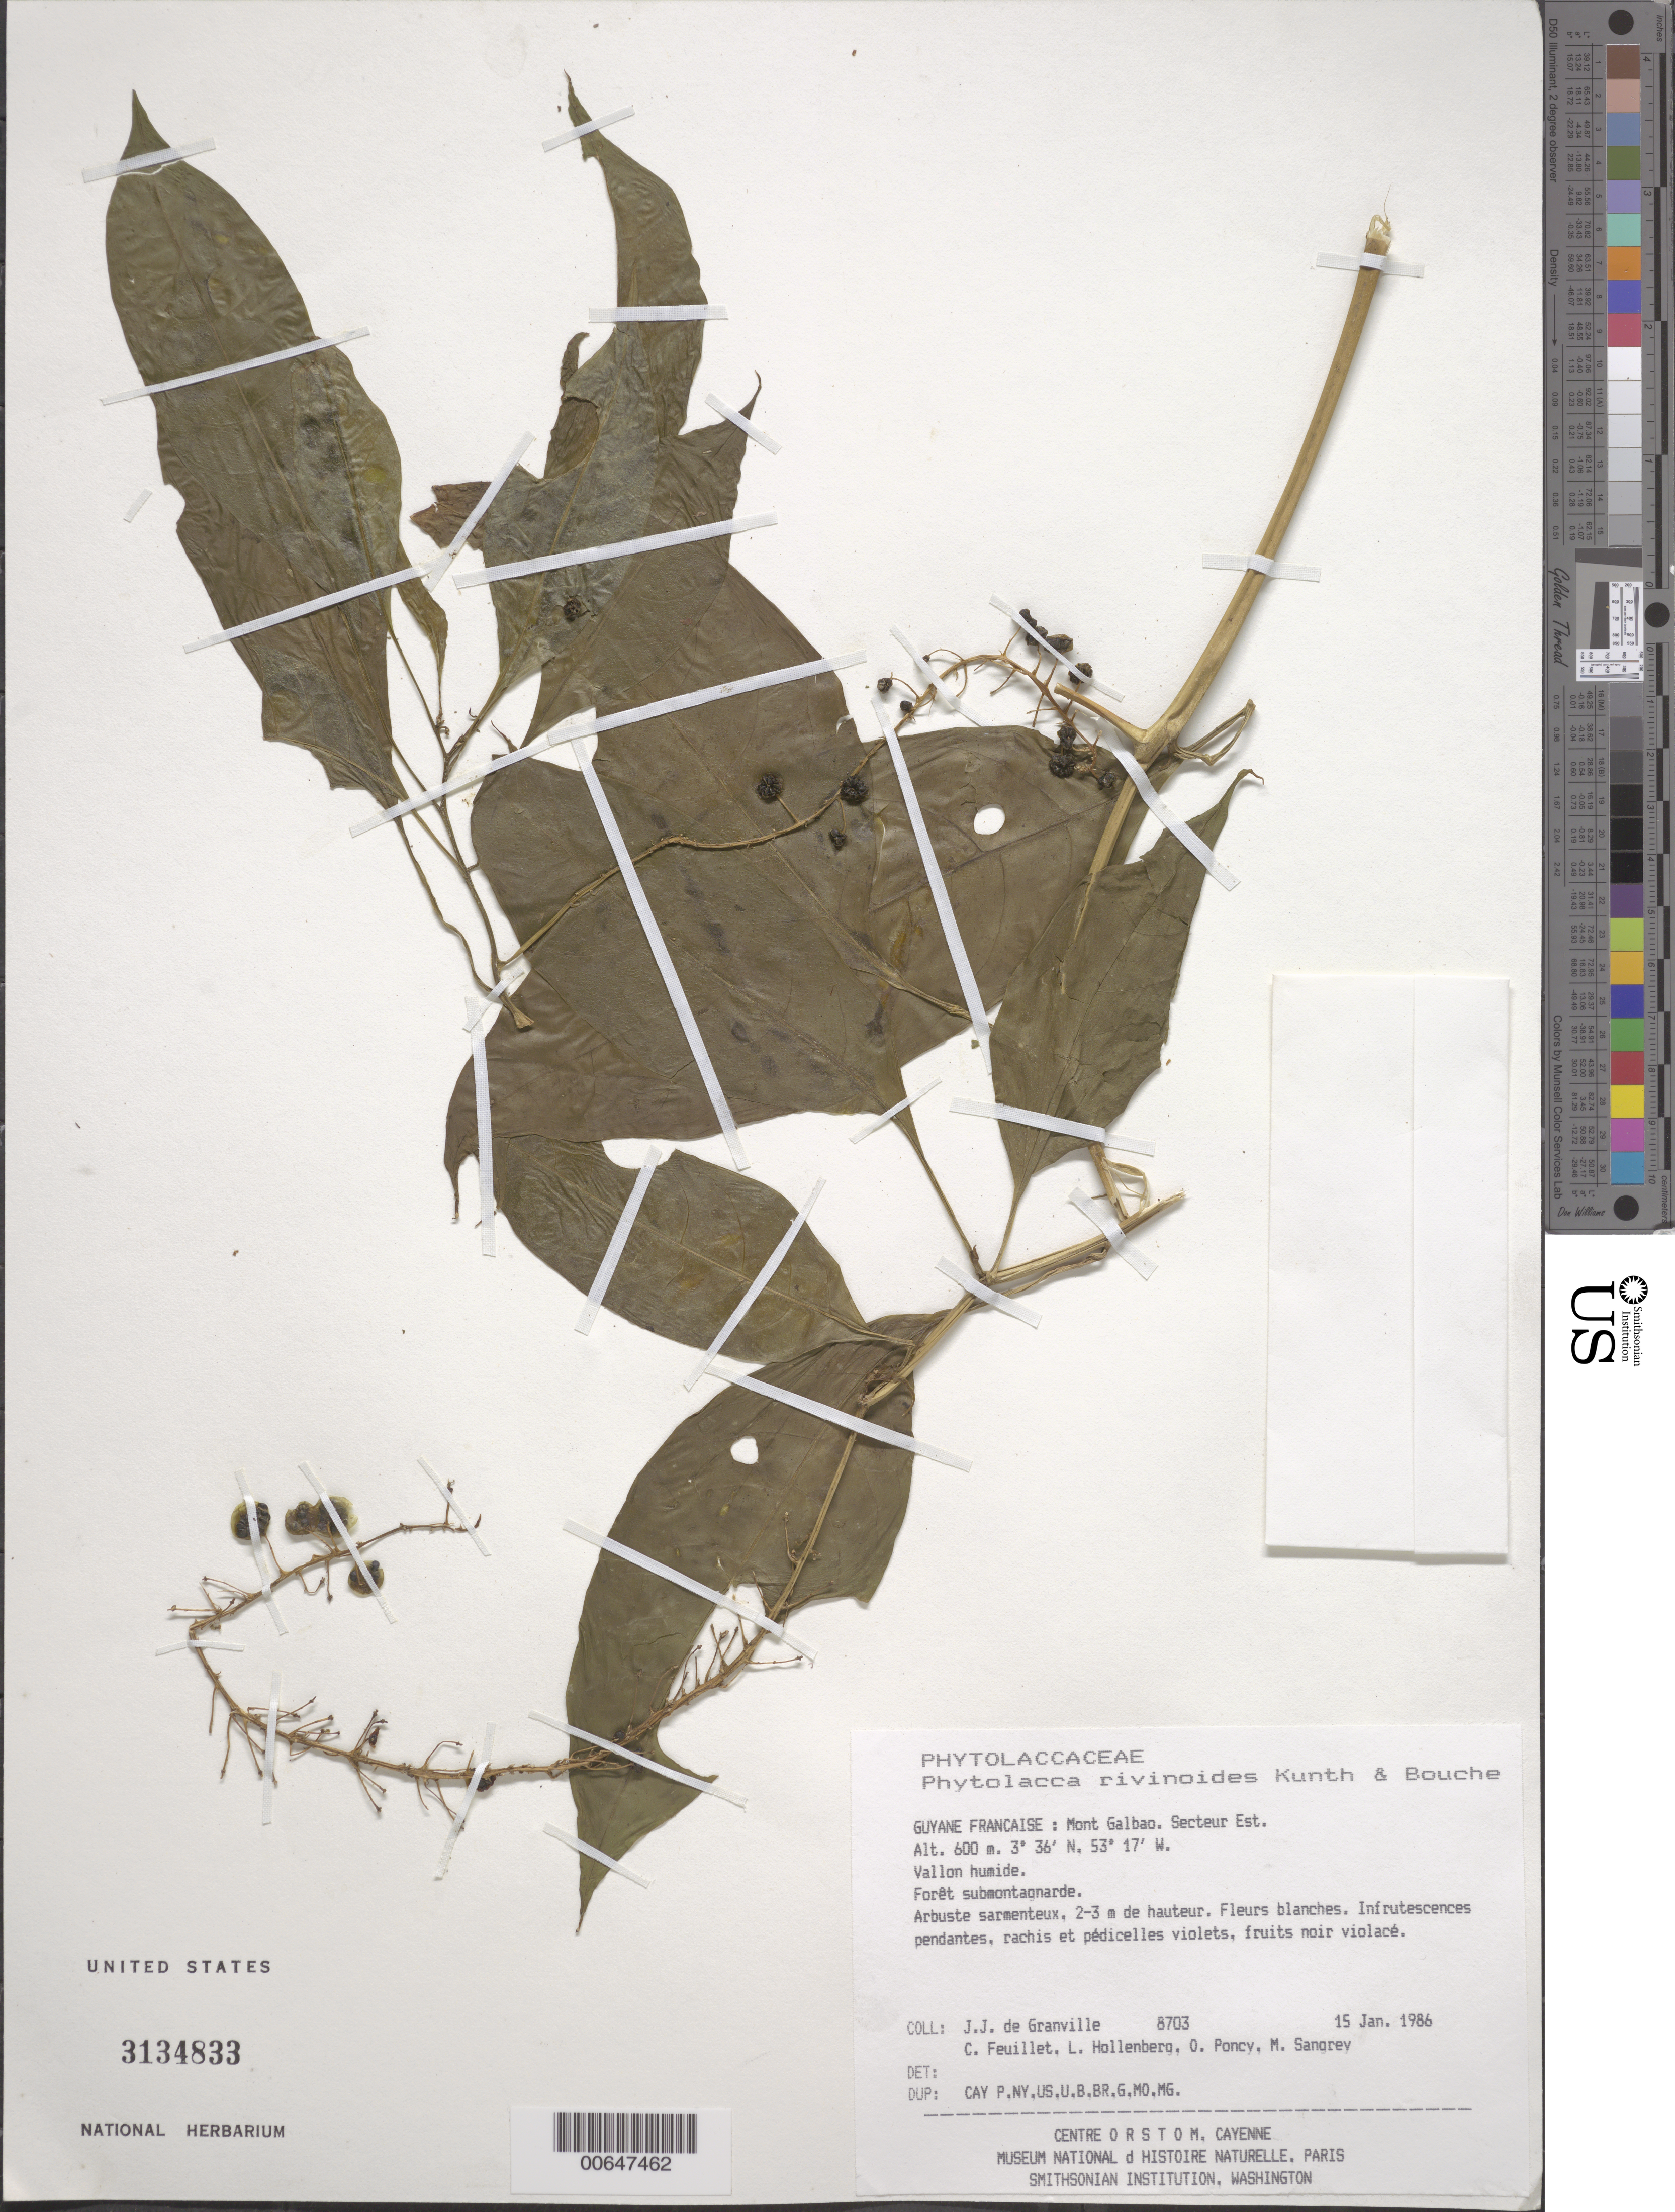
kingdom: Plantae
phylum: Tracheophyta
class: Magnoliopsida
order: Caryophyllales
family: Phytolaccaceae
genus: Phytolacca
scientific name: Phytolacca rivinoides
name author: Kunth & C.D. Bouché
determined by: DeFilipps, R. A.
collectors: J.-J. de Granville, C. Feuillet, L. Hollenberg, O. Poncy & M. S. Sangrey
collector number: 8703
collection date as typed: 15-Jan-86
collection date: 1986-01-15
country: French Guiana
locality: Mont Galbao. Secteur Est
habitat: Forêt submontagnarde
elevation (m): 600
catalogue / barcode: US 3134833